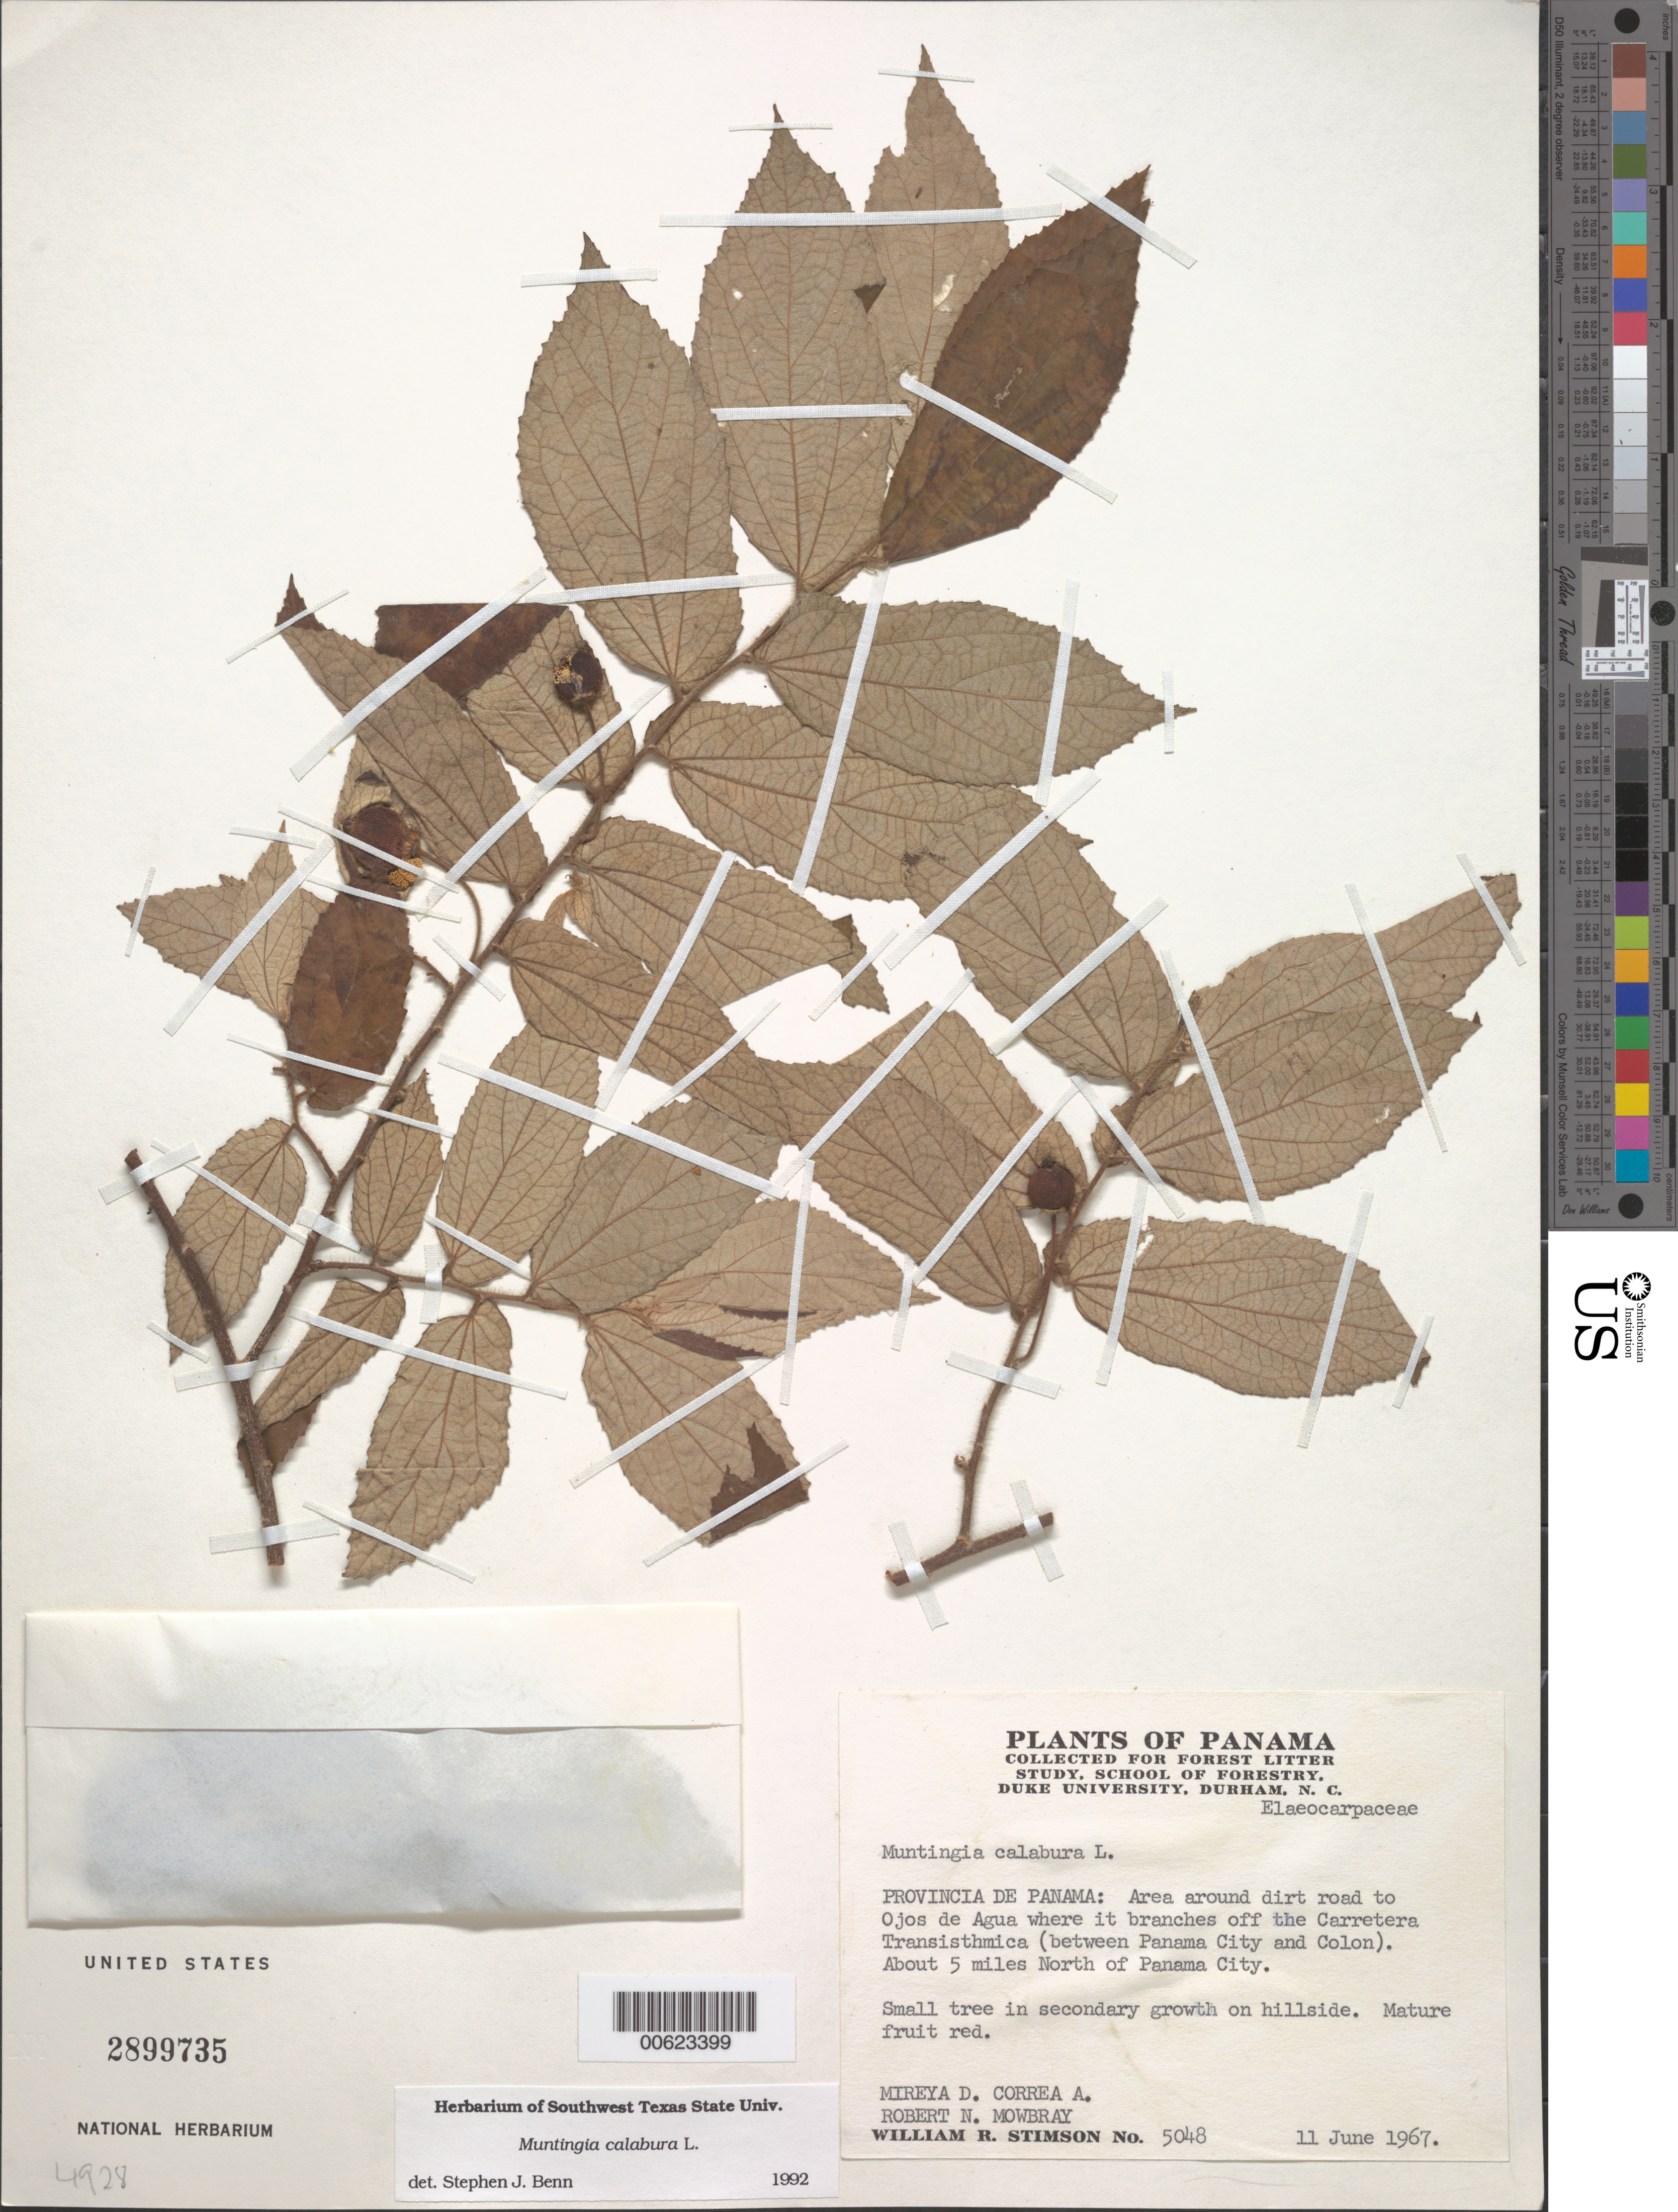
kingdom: Plantae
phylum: Tracheophyta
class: Magnoliopsida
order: Malvales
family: Muntingiaceae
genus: Muntingia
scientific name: Muntingia calabura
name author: L.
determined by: Benn, S. J.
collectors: W. R. Stimson, M. D. Corrêa-A. & R. Mowbray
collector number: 5048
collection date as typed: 11 Jun 1967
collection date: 1967-06-11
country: Panama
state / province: Panamá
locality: Area around dirt road to Ojos de Agua where it branches of the Carretera Trans-Isthmian (between Panama City and Colon), about 5 miles N of Panama City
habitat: Secondary growth on hillside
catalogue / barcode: US 2899735